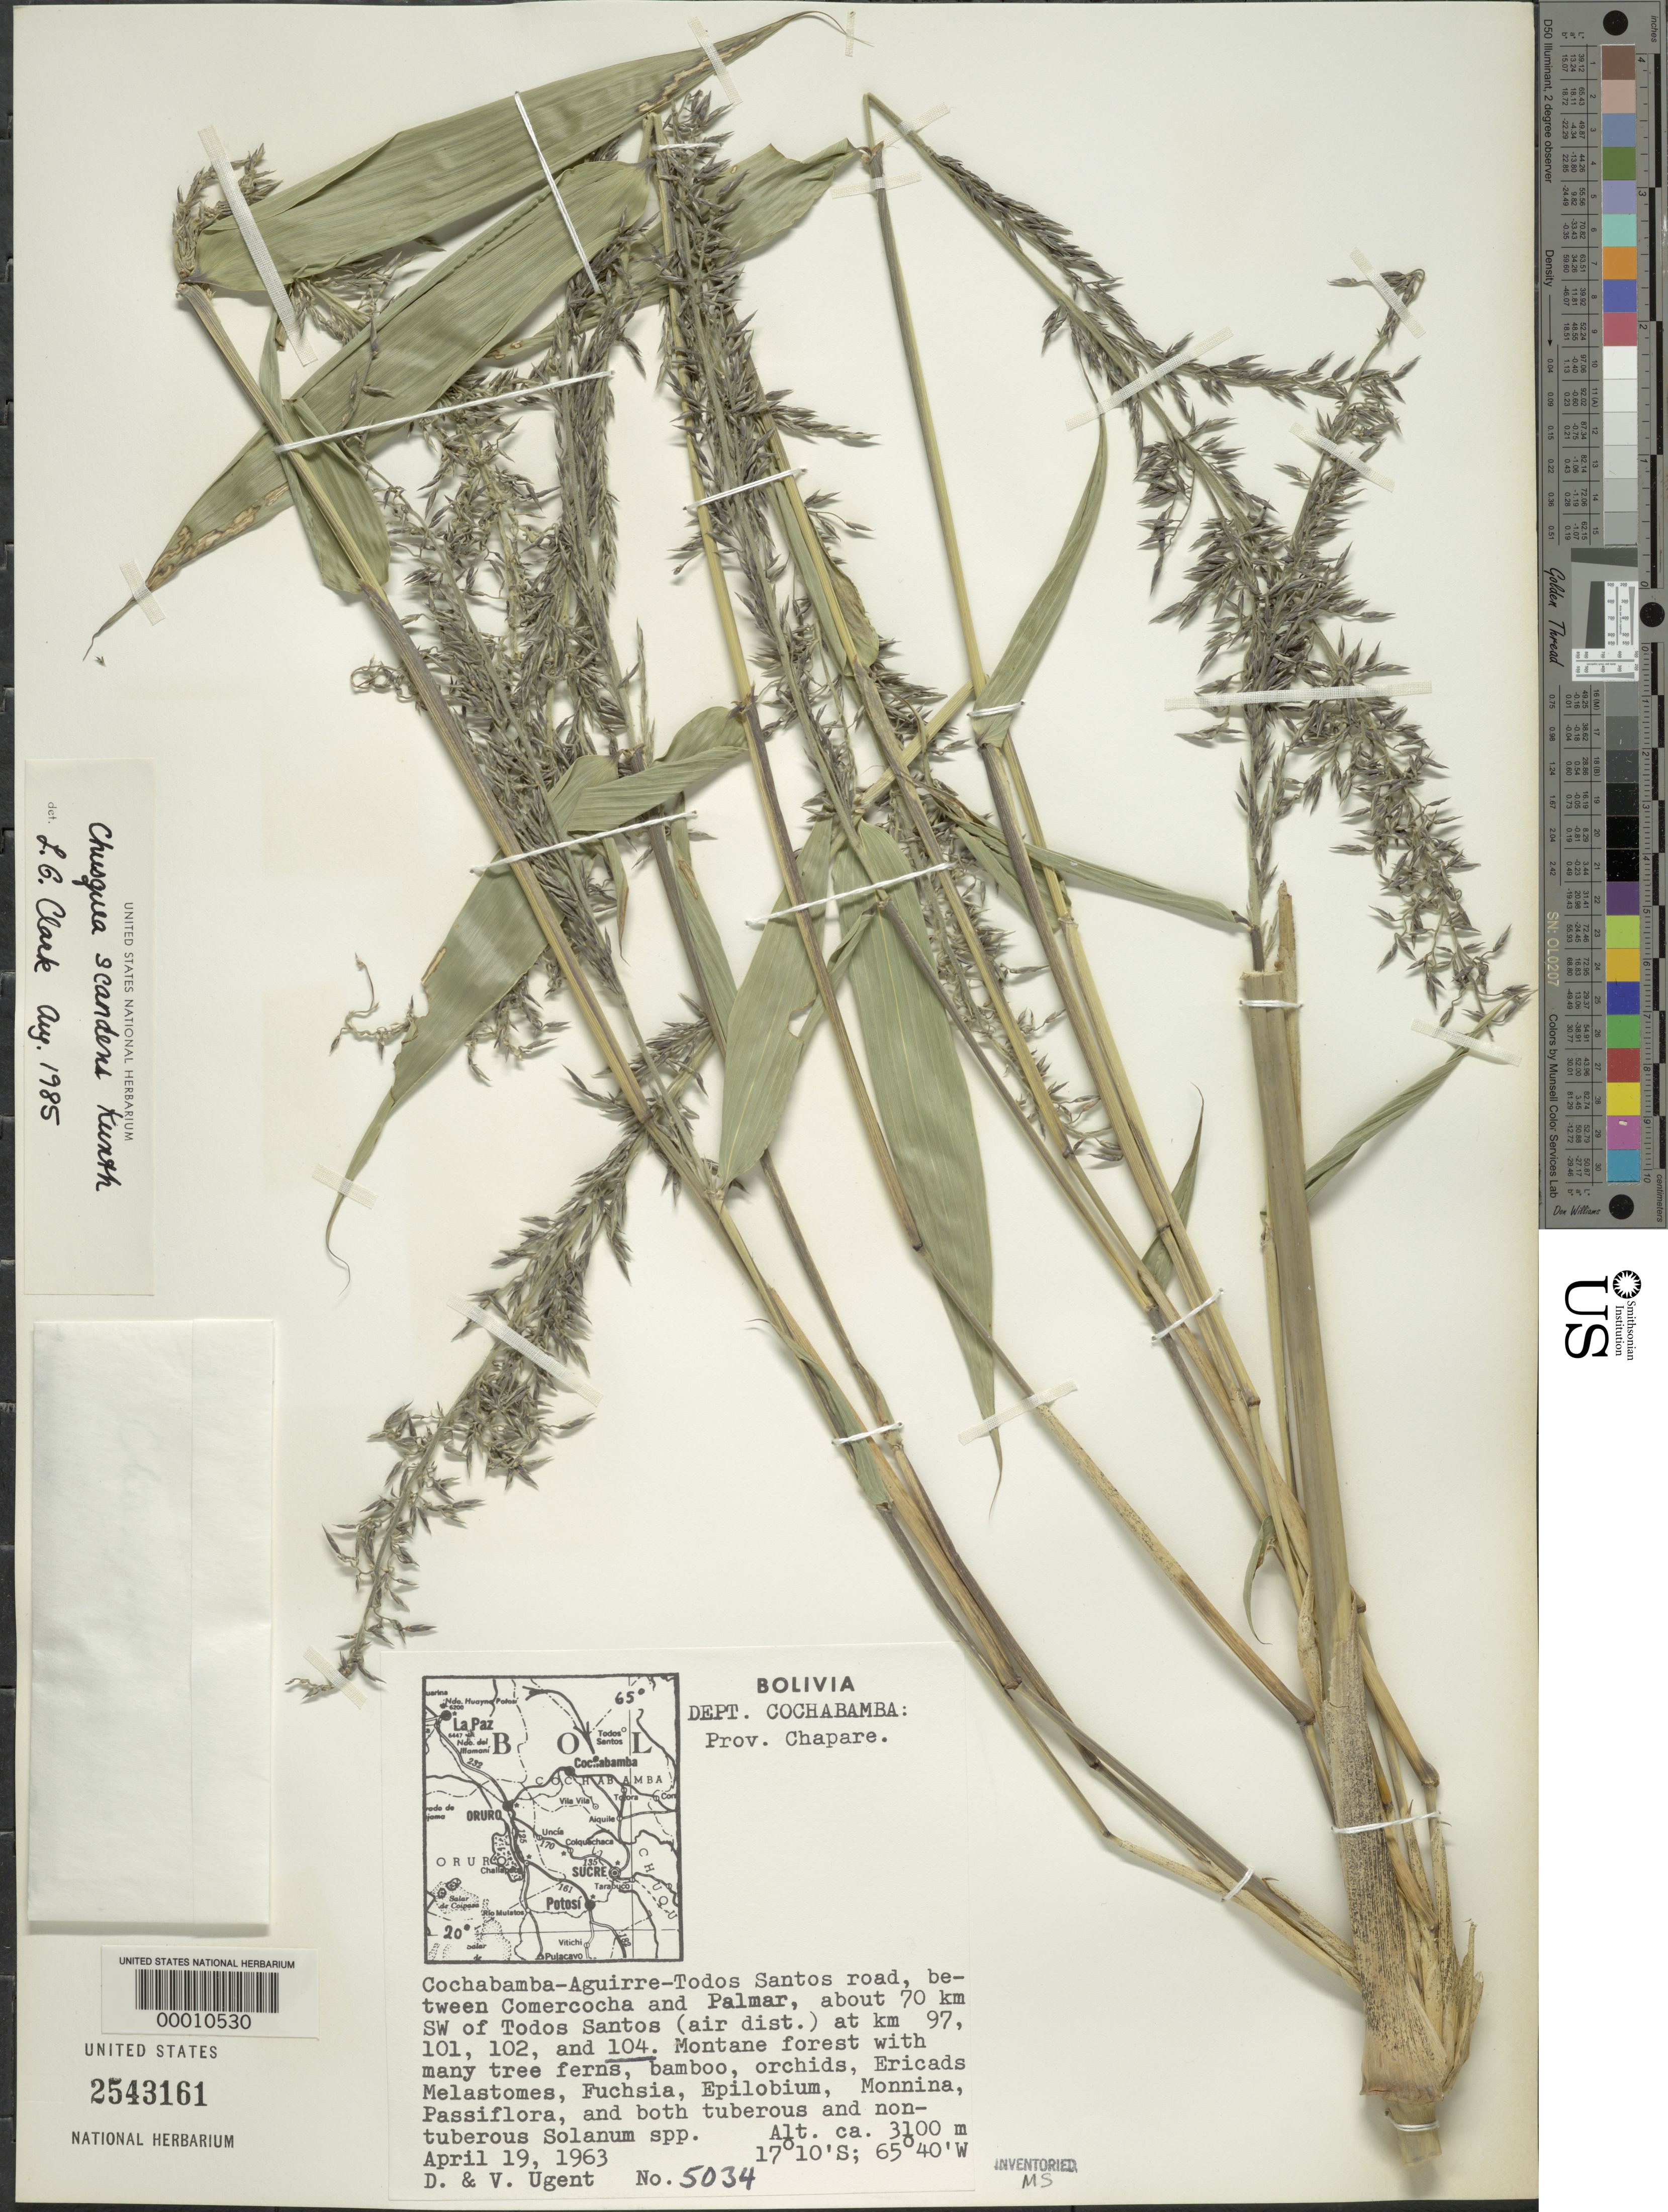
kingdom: Plantae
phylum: Tracheophyta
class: Liliopsida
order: Poales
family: Poaceae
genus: Chusquea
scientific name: Chusquea scandens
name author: Kunth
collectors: D. Ugent & V. Ugent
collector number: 5034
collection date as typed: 19 Apr 1963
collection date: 1963-04-19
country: Bolivia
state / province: Cochabamba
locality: Prov. Chapare, between Comercocha and Palmar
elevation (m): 3100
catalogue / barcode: US 2543161